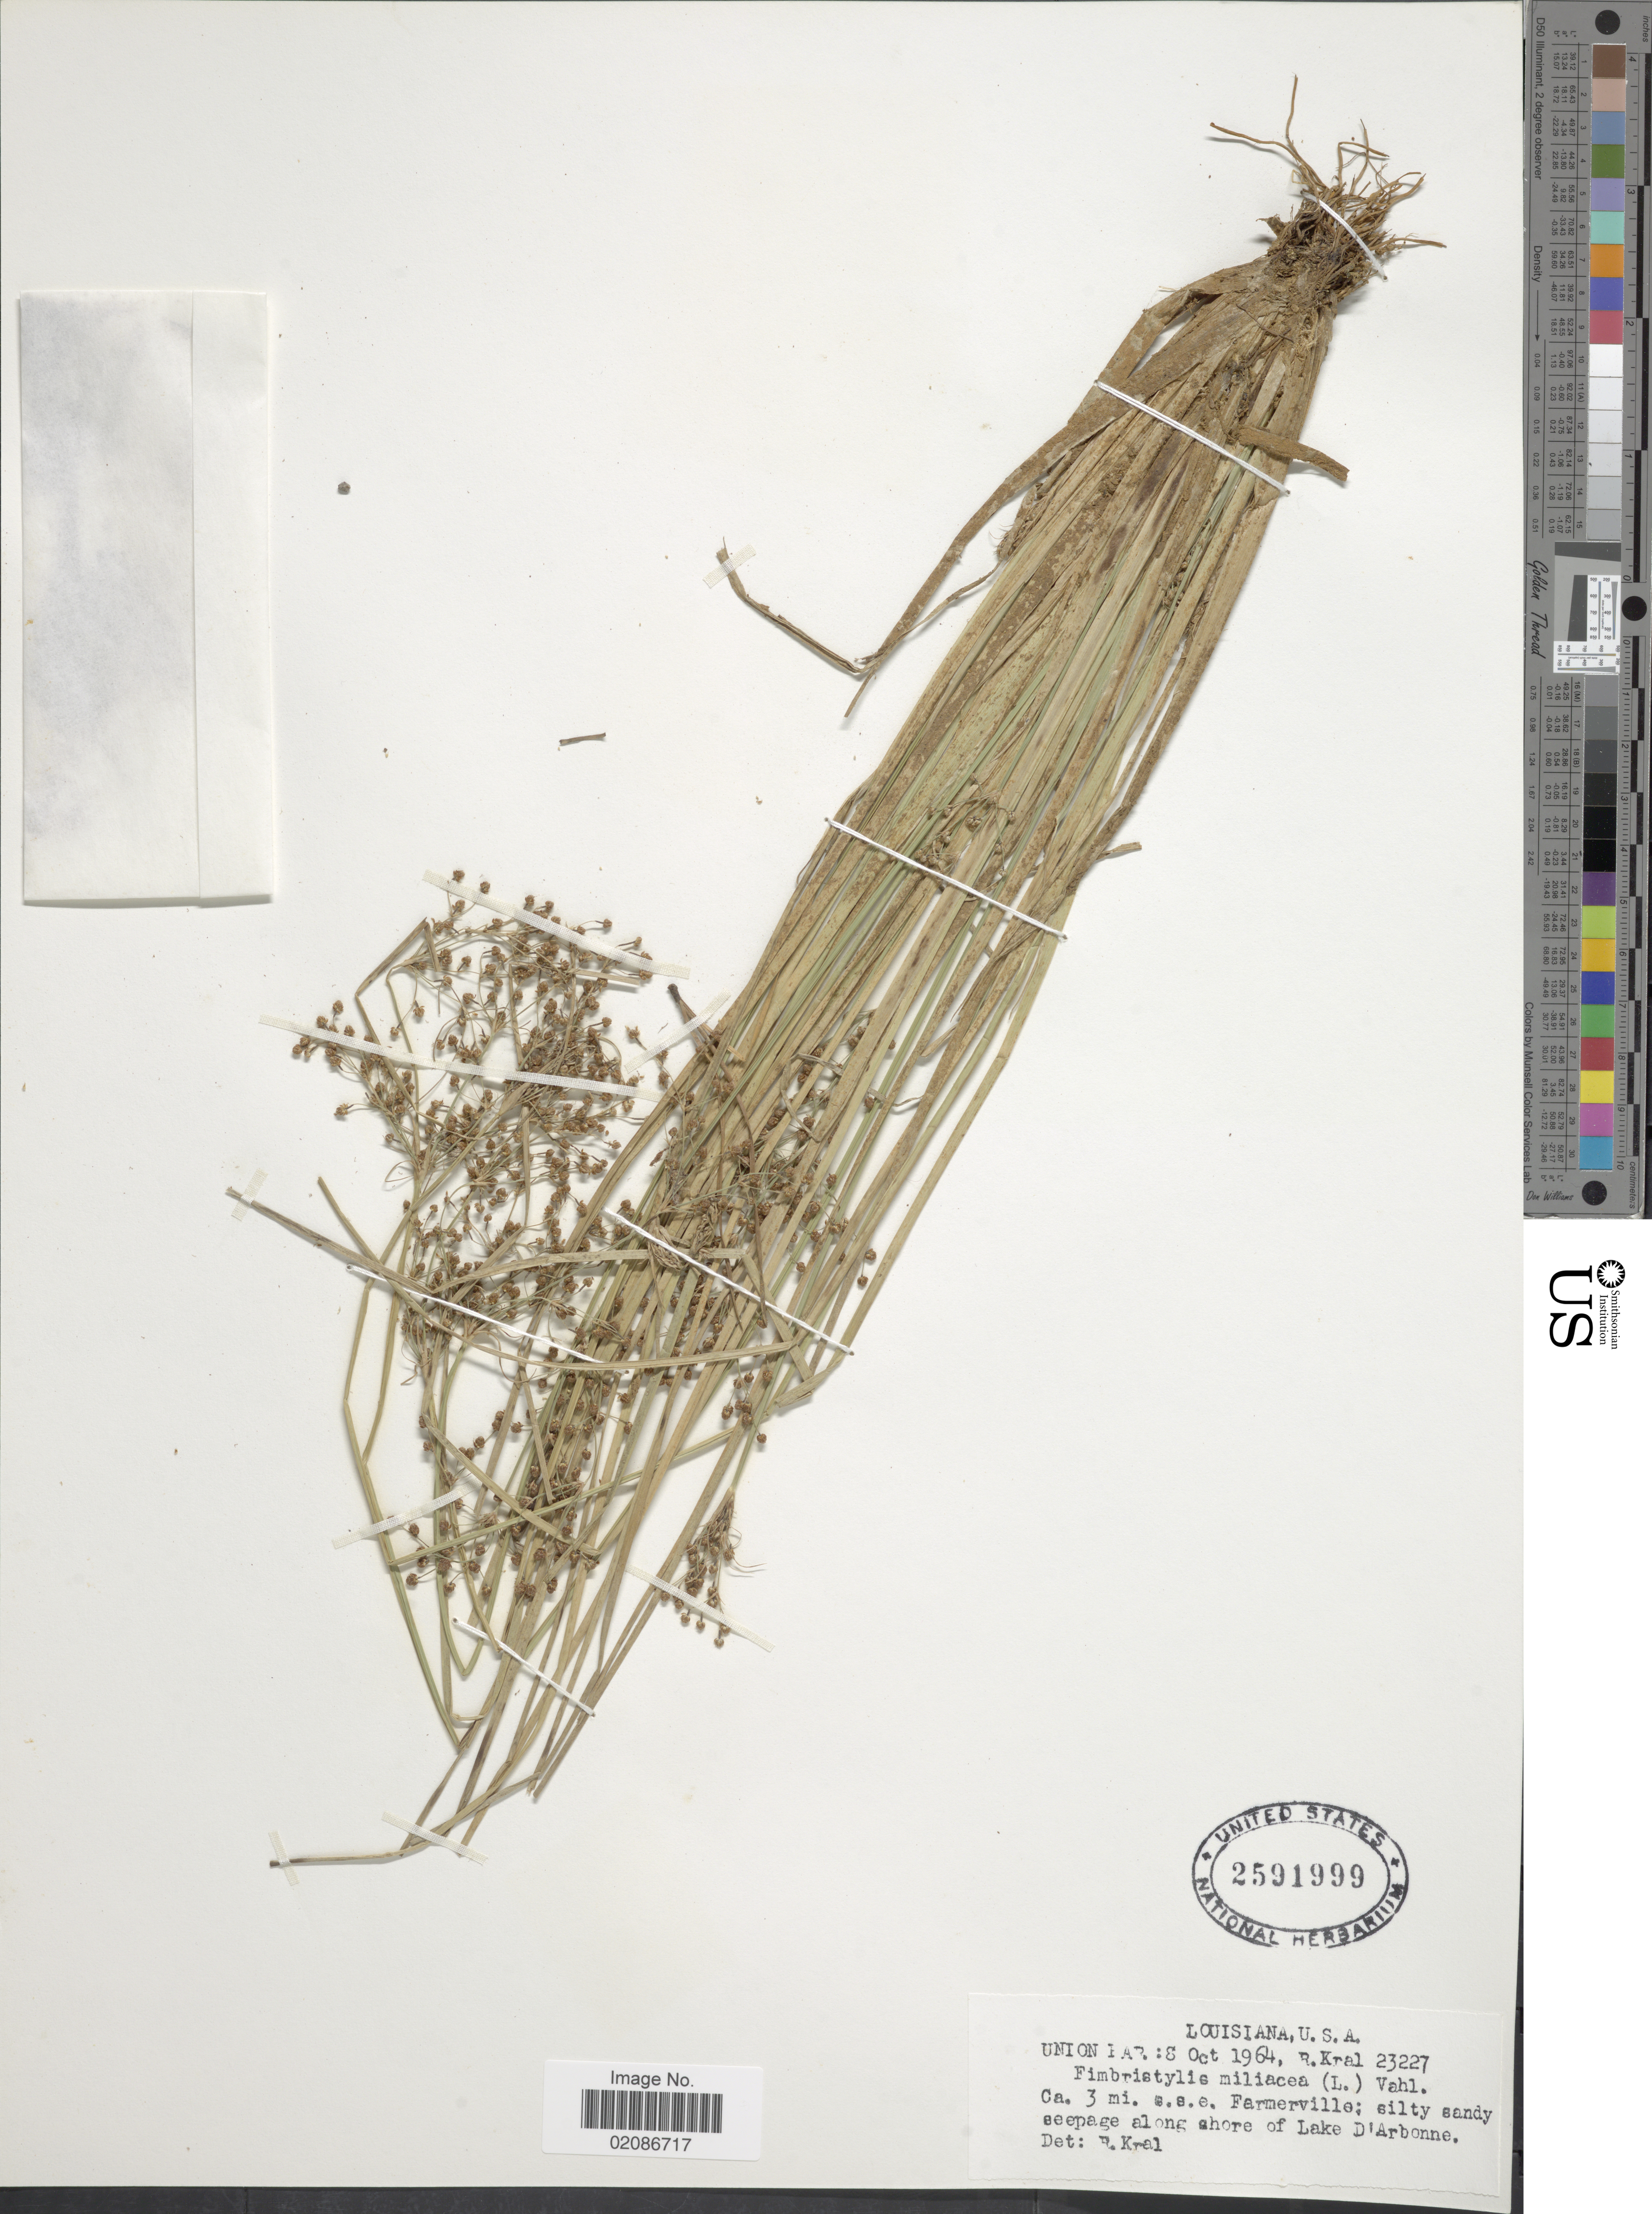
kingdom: Plantae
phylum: Tracheophyta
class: Liliopsida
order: Poales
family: Cyperaceae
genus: Fimbristylis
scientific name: Fimbristylis littoralis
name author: Gaudich.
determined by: Strong, M. T., (US), Smithsonian Institution - National Museum of Natural History (UNITED STATES)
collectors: R. Kral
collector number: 23227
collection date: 1964-10-08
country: United States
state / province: Louisiana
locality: U.S.A. Union Par.: Ca. 3 mi. s.s.e. Farmerville; silty sandy seepage along shore of lake D'Arbonne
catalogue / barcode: US 2591999